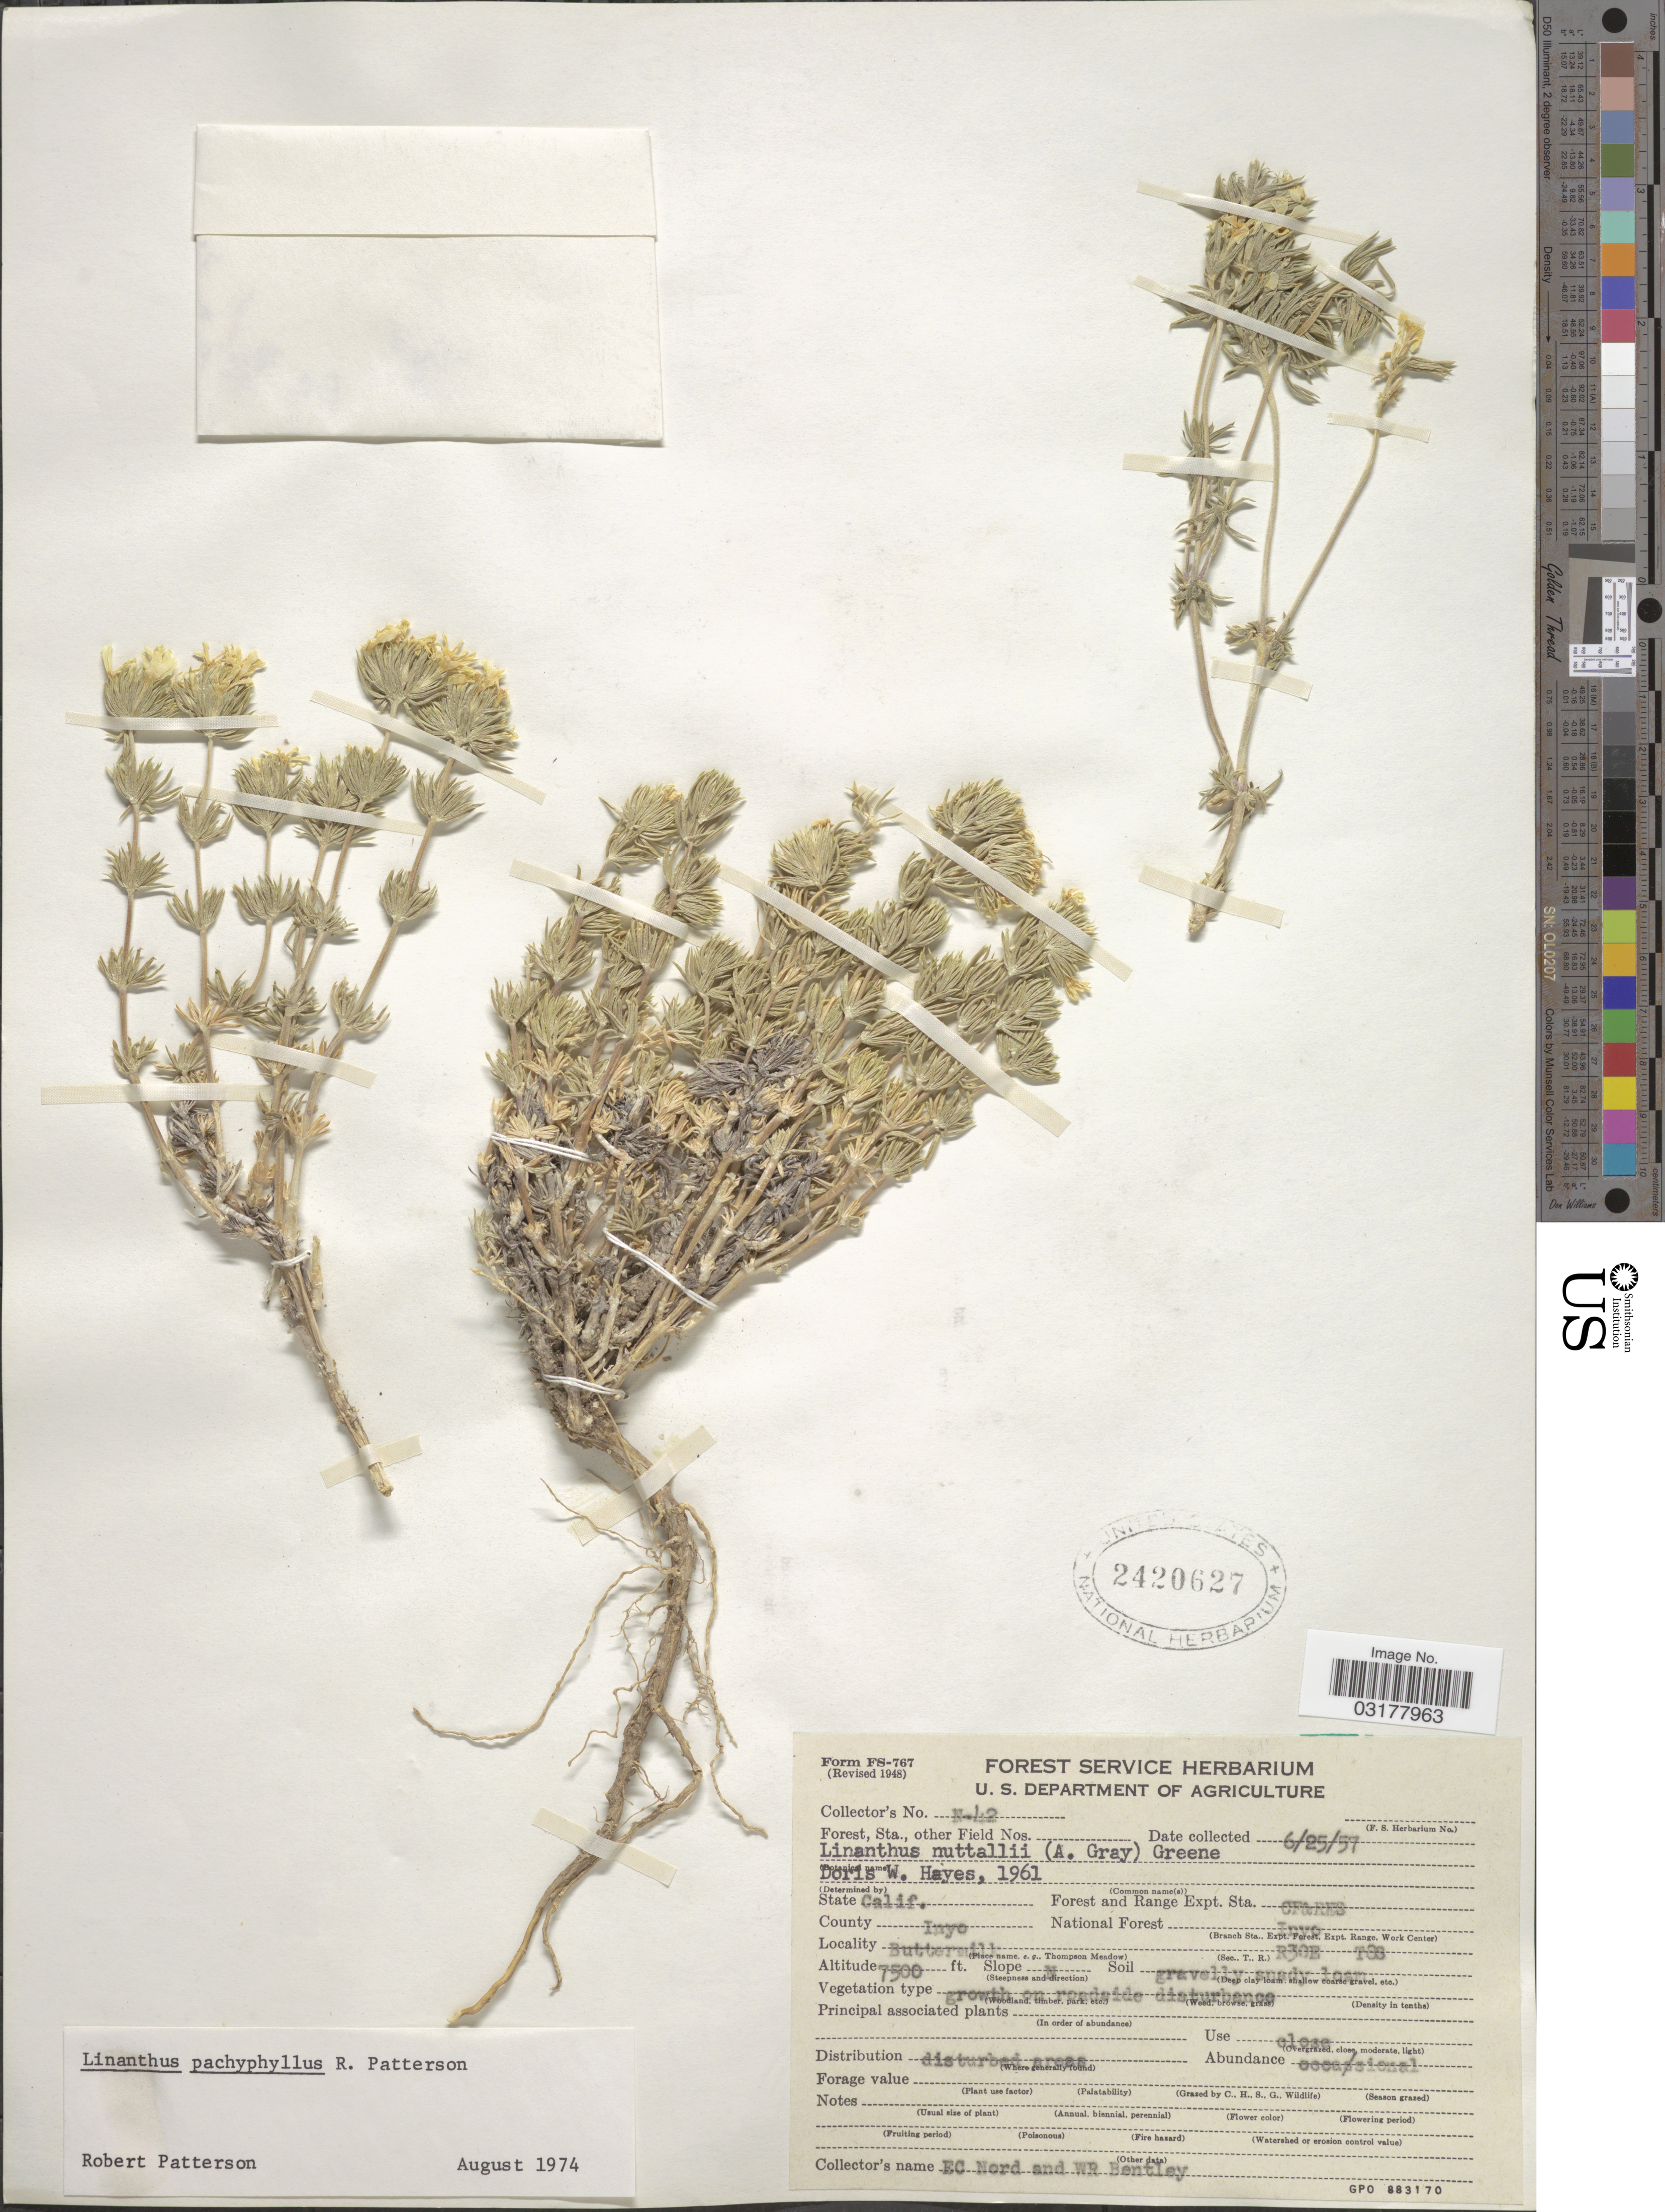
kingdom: Plantae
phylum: Tracheophyta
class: Magnoliopsida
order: Ericales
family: Polemoniaceae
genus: Leptosiphon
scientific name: Leptosiphon pachyphyllus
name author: (R. Patt.) J.M. Porter & L.A. Johnson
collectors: W. Bentley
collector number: N42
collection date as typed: Transcribed d/m/y: 25/6/57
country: United States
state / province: California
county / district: Inyo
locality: Forest and Range Expt. Sta. CF&RES, County Inyo, National Forest Inyo, Buttermill, R30E T8S, Slope N.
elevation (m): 2286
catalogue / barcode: US 2420627